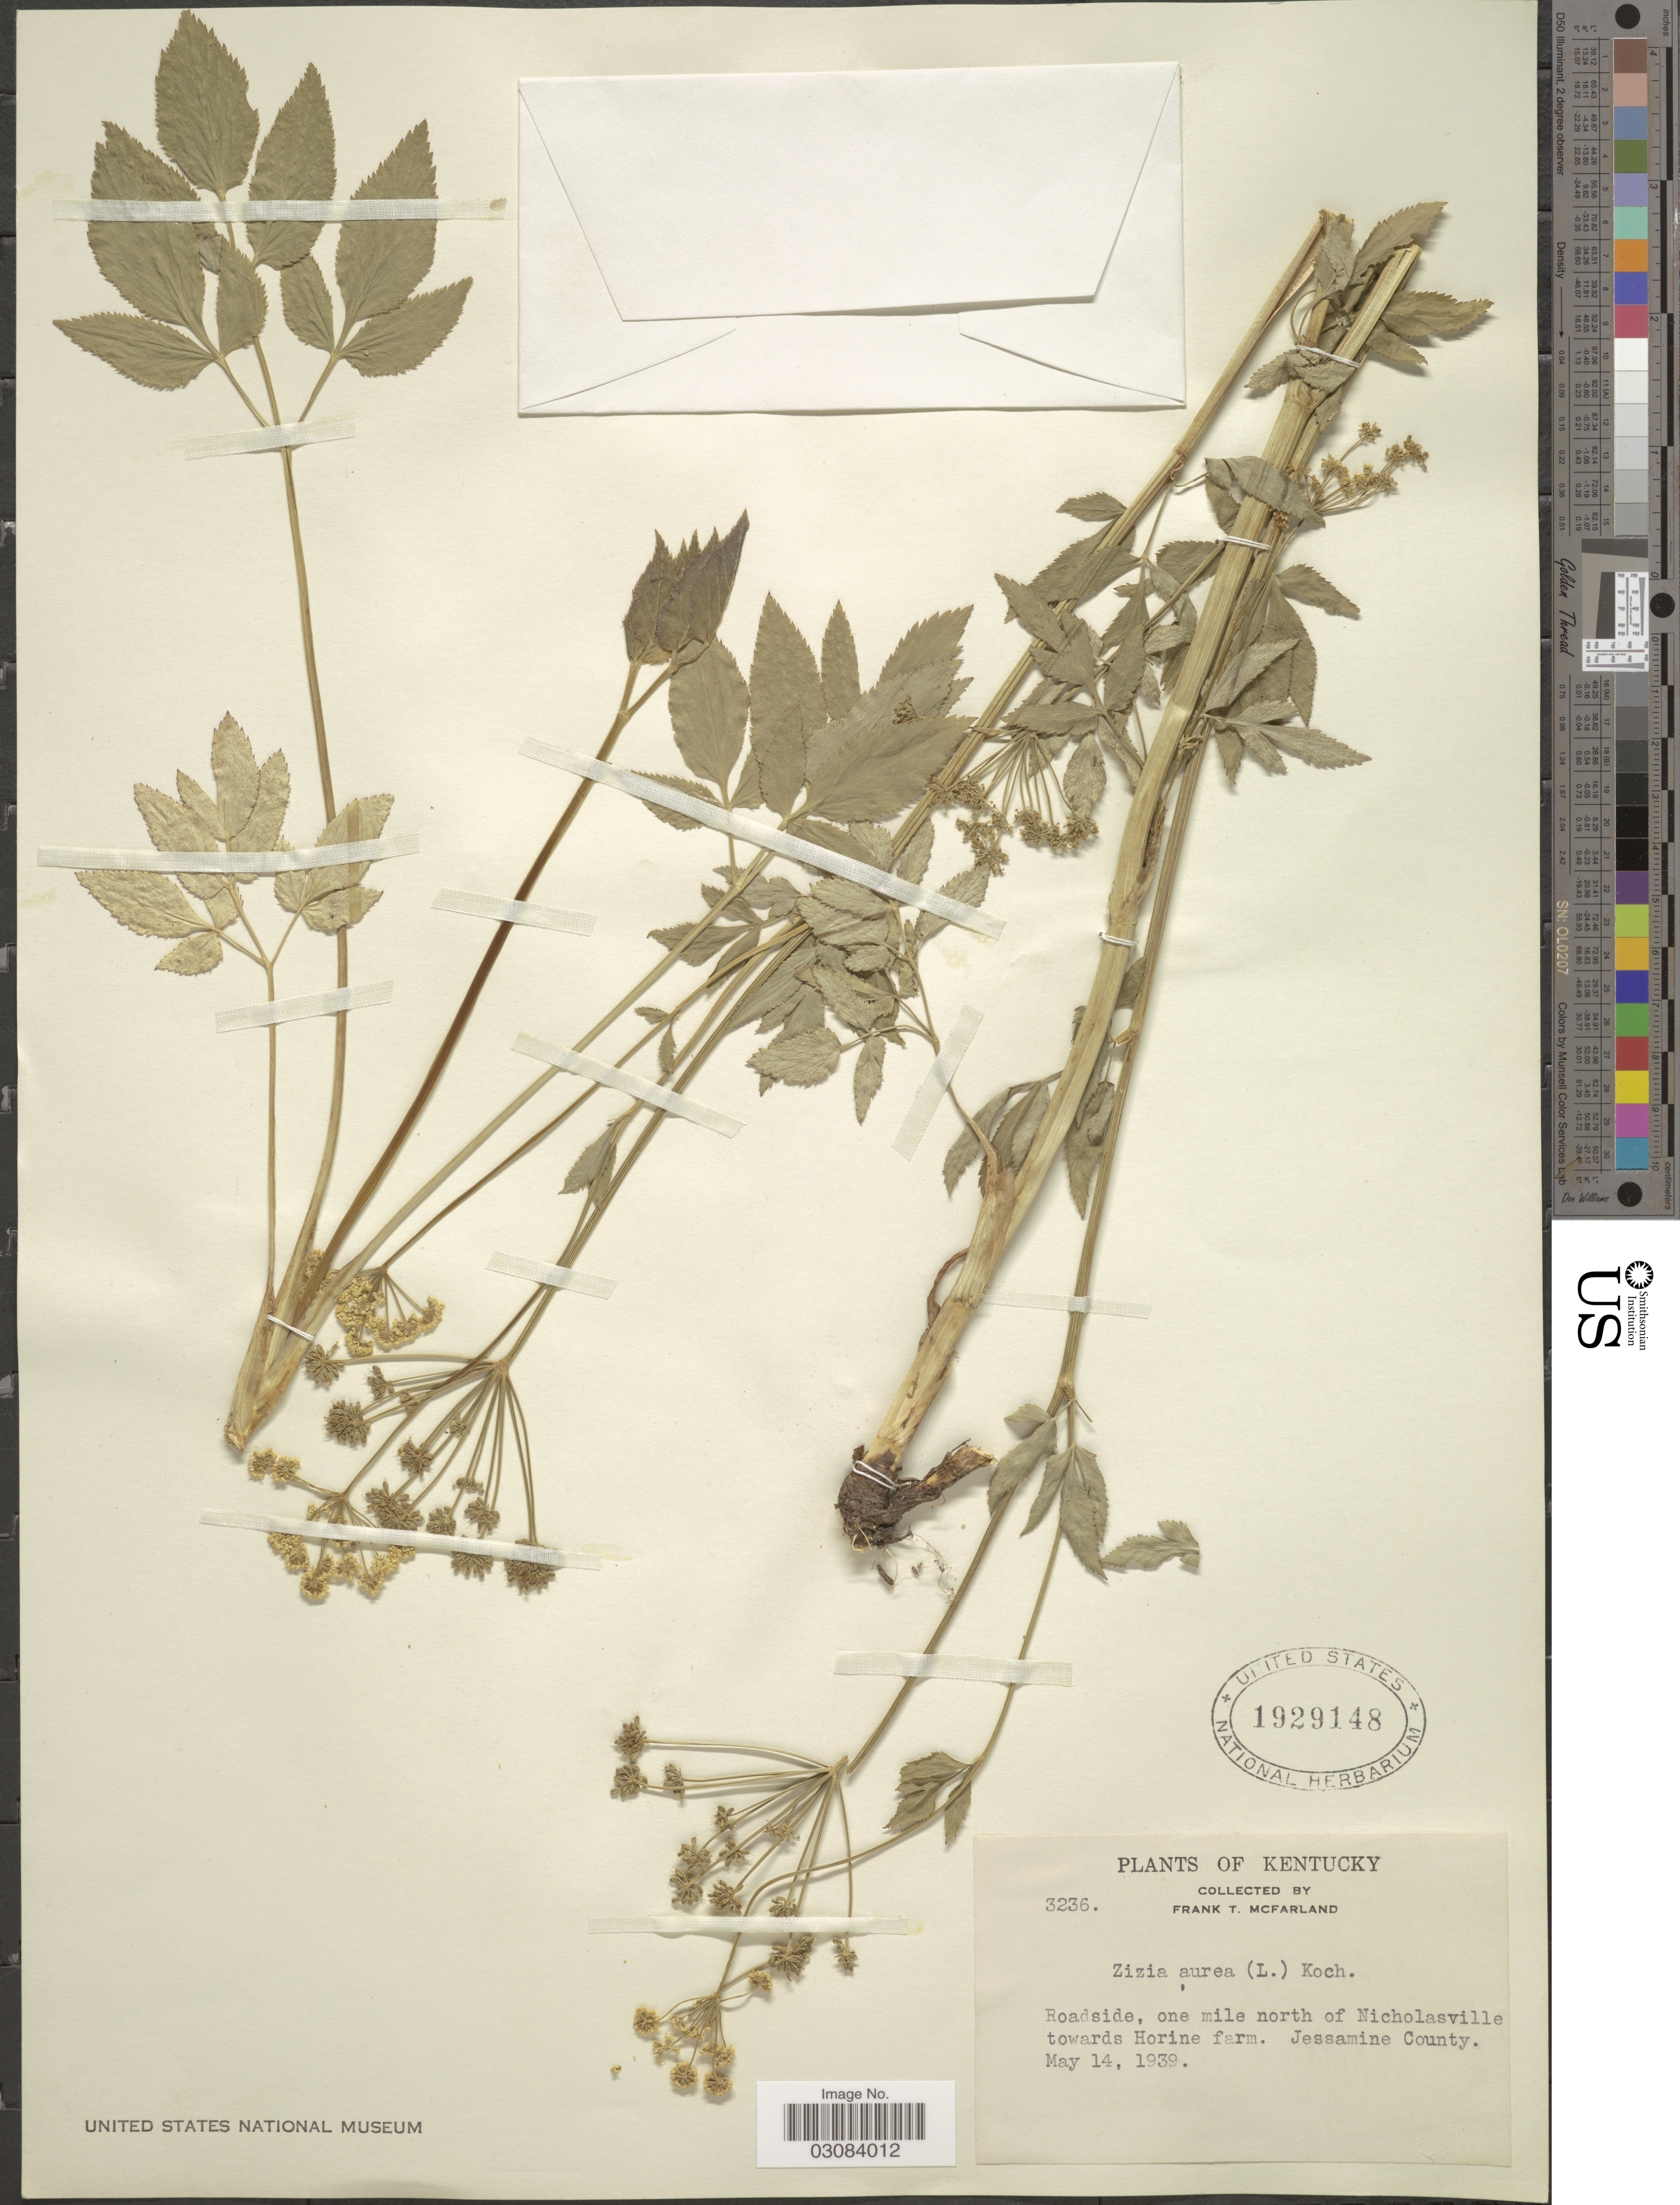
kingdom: Plantae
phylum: Tracheophyta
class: Magnoliopsida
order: Apiales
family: Apiaceae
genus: Zizia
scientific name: Zizia aurea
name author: (L.) Koch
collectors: F. McFarland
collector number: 3236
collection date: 1939-05-14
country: United States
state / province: Kentucky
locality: Roadside, one mile north of Nicholasville towards Horine farm. Jessamine County.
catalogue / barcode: US 1929148